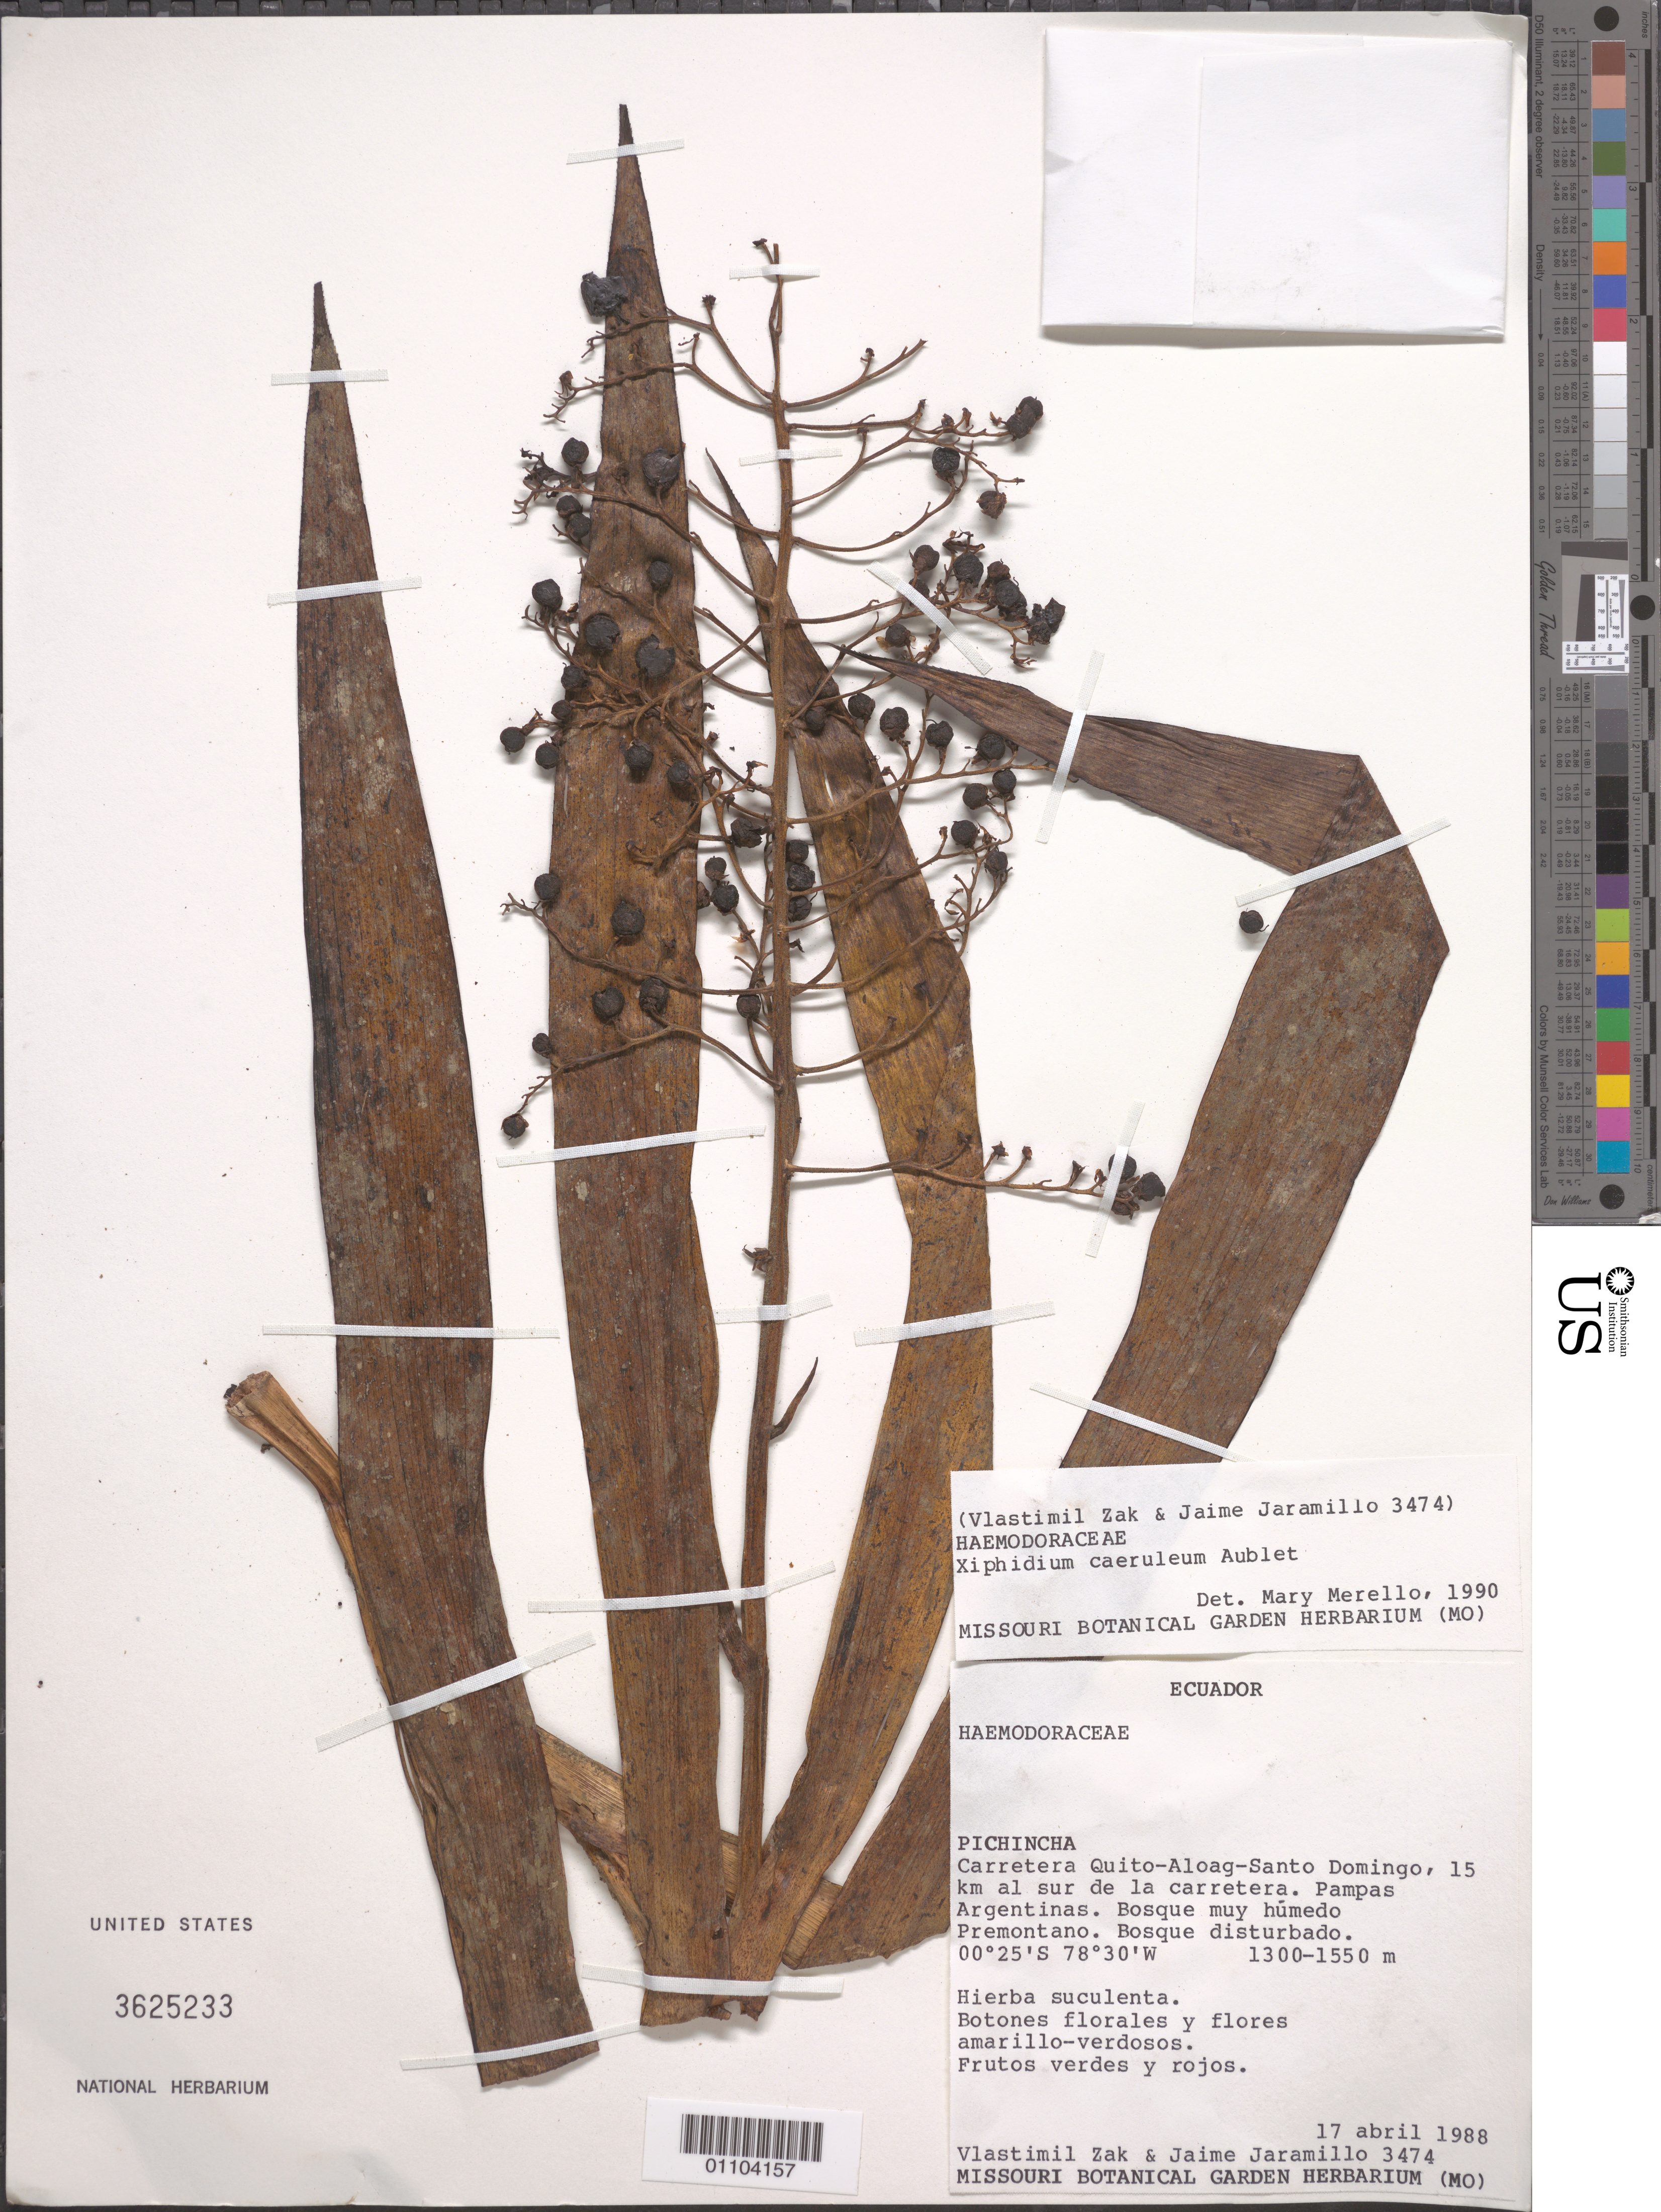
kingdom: Plantae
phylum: Tracheophyta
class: Liliopsida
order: Commelinales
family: Haemodoraceae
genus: Xiphidium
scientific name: Xiphidium caeruleum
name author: Aubl.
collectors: V. Zak & J. L. Jaramillo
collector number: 3474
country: Ecuador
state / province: Pichincha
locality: Carretera Quito-Aloag-Santo Domingo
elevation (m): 1300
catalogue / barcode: US 3625233